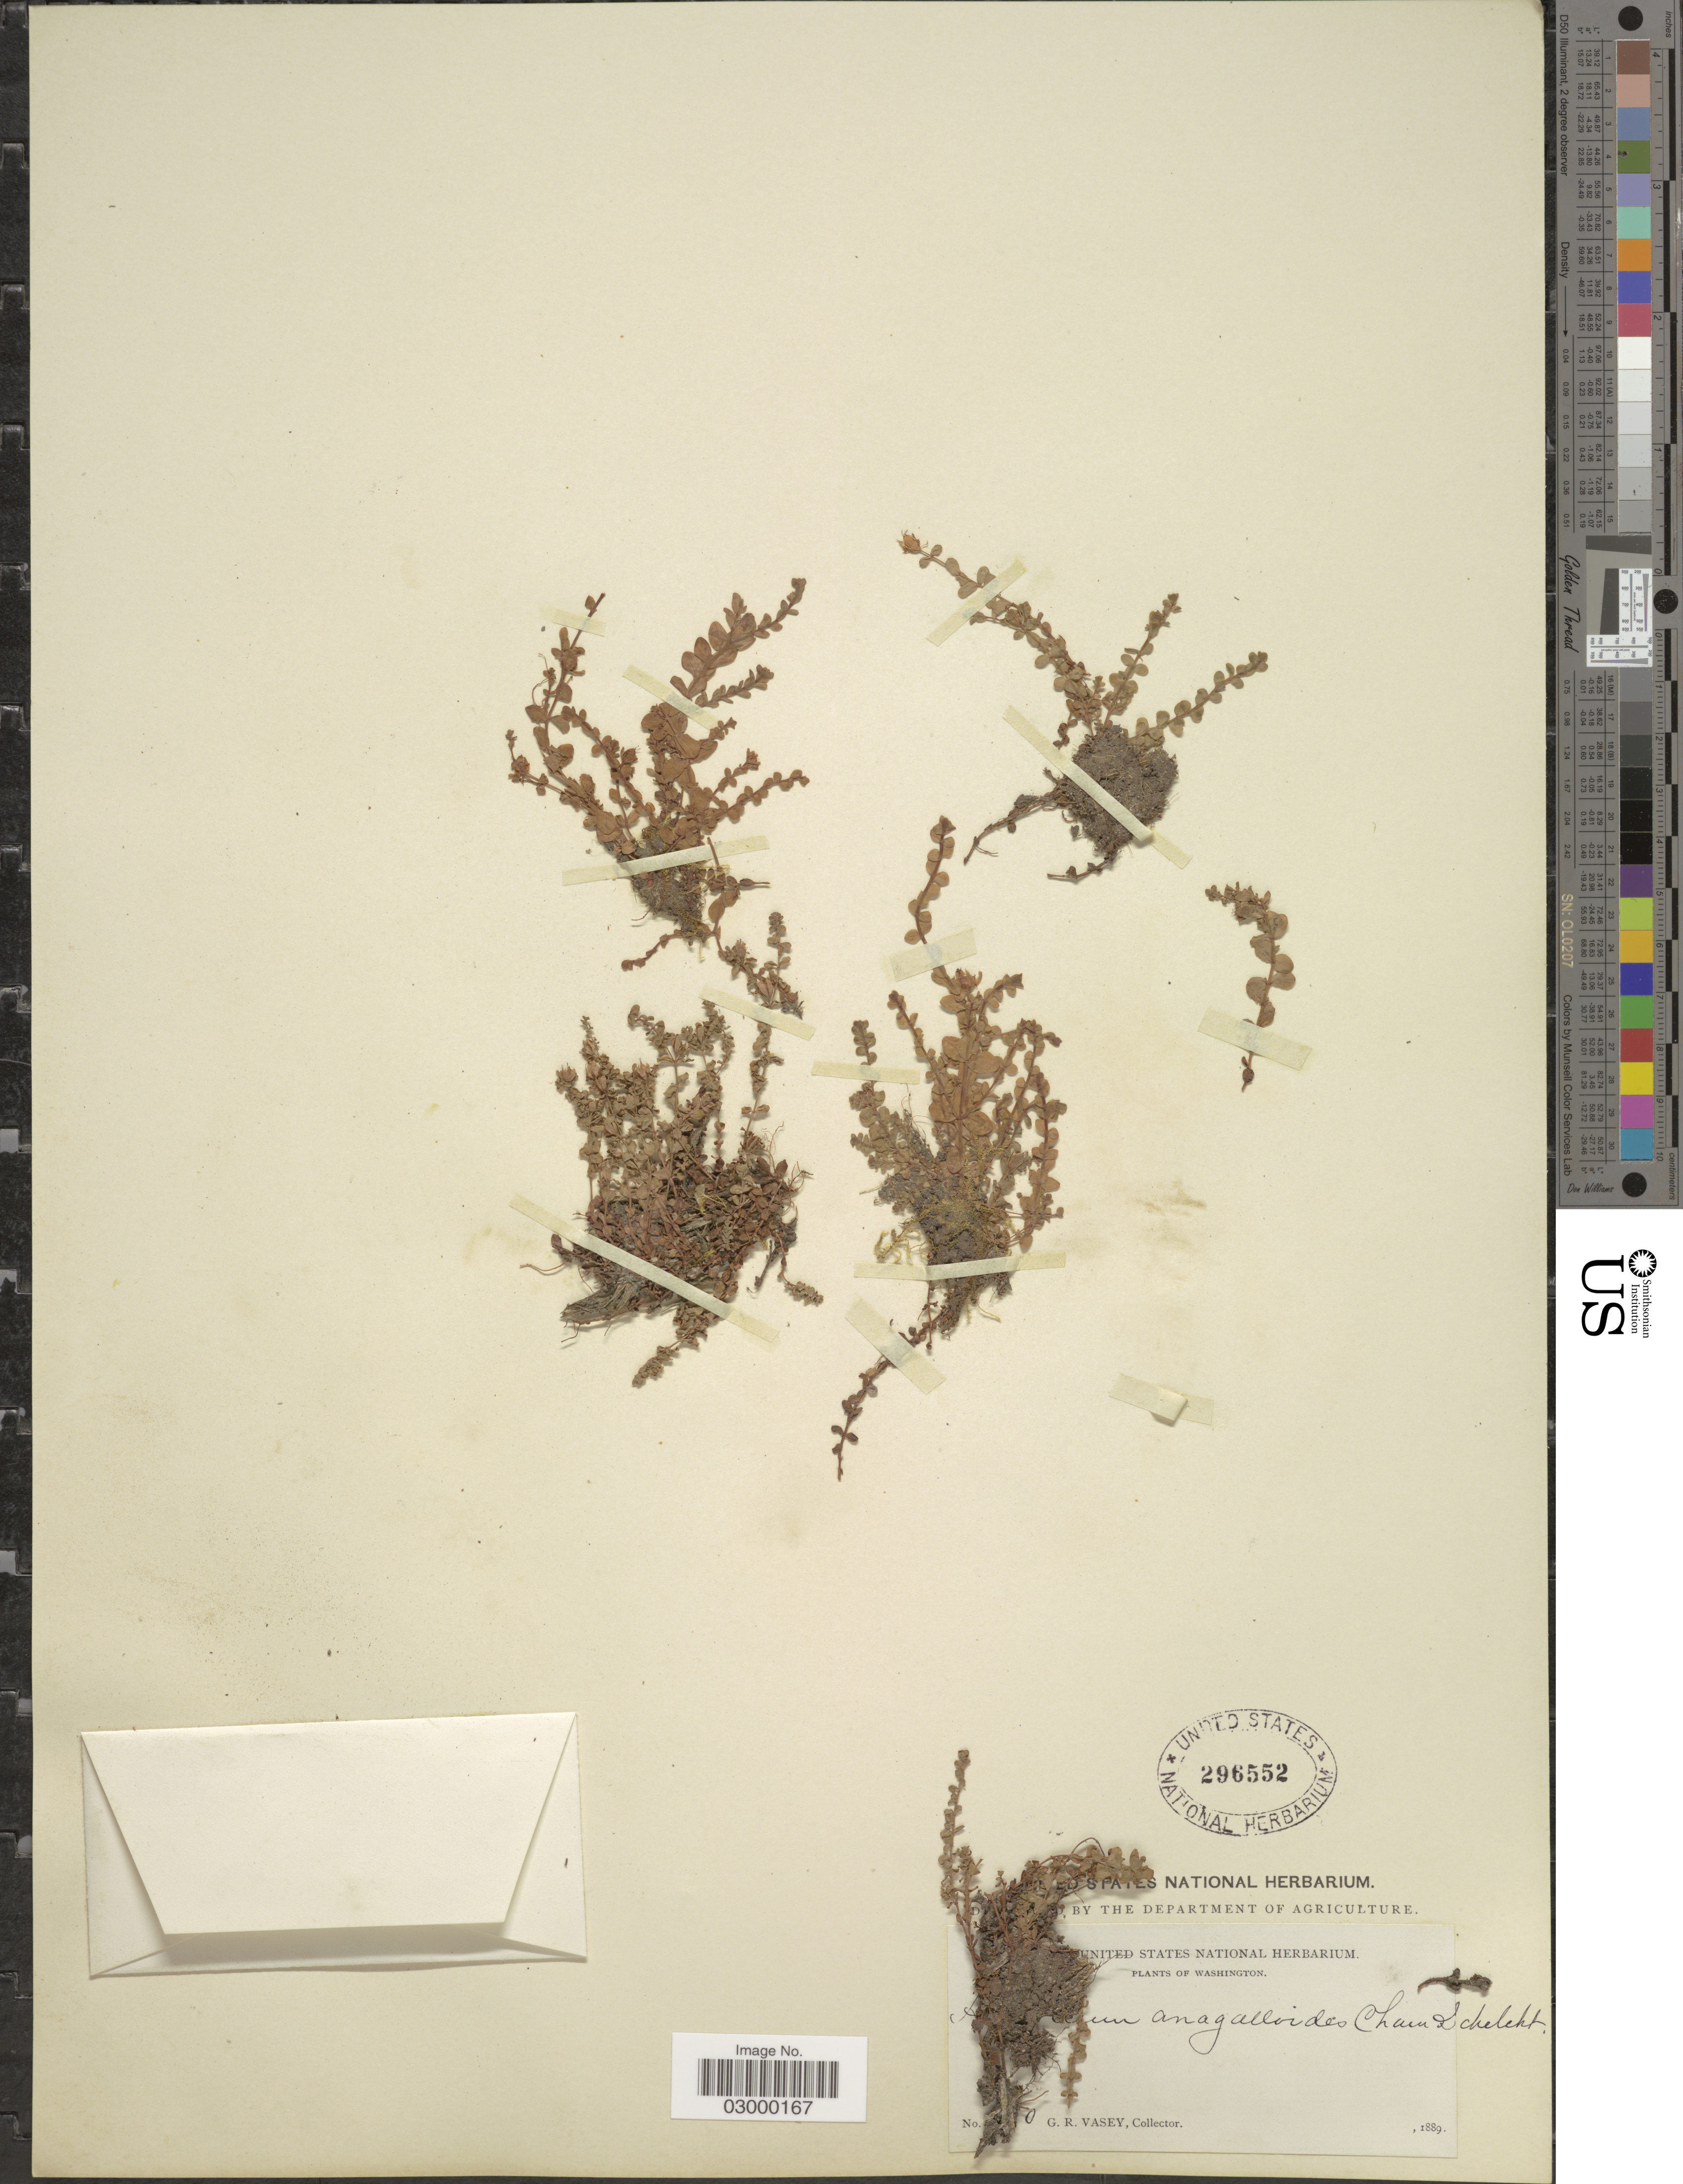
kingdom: Plantae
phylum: Tracheophyta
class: Magnoliopsida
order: Malpighiales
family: Hypericaceae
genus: Hypericum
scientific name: Hypericum anagalloides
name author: Cham. & Schltdl.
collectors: G. R. Vasey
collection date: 1889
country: United States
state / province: Washington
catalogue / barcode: US 296552